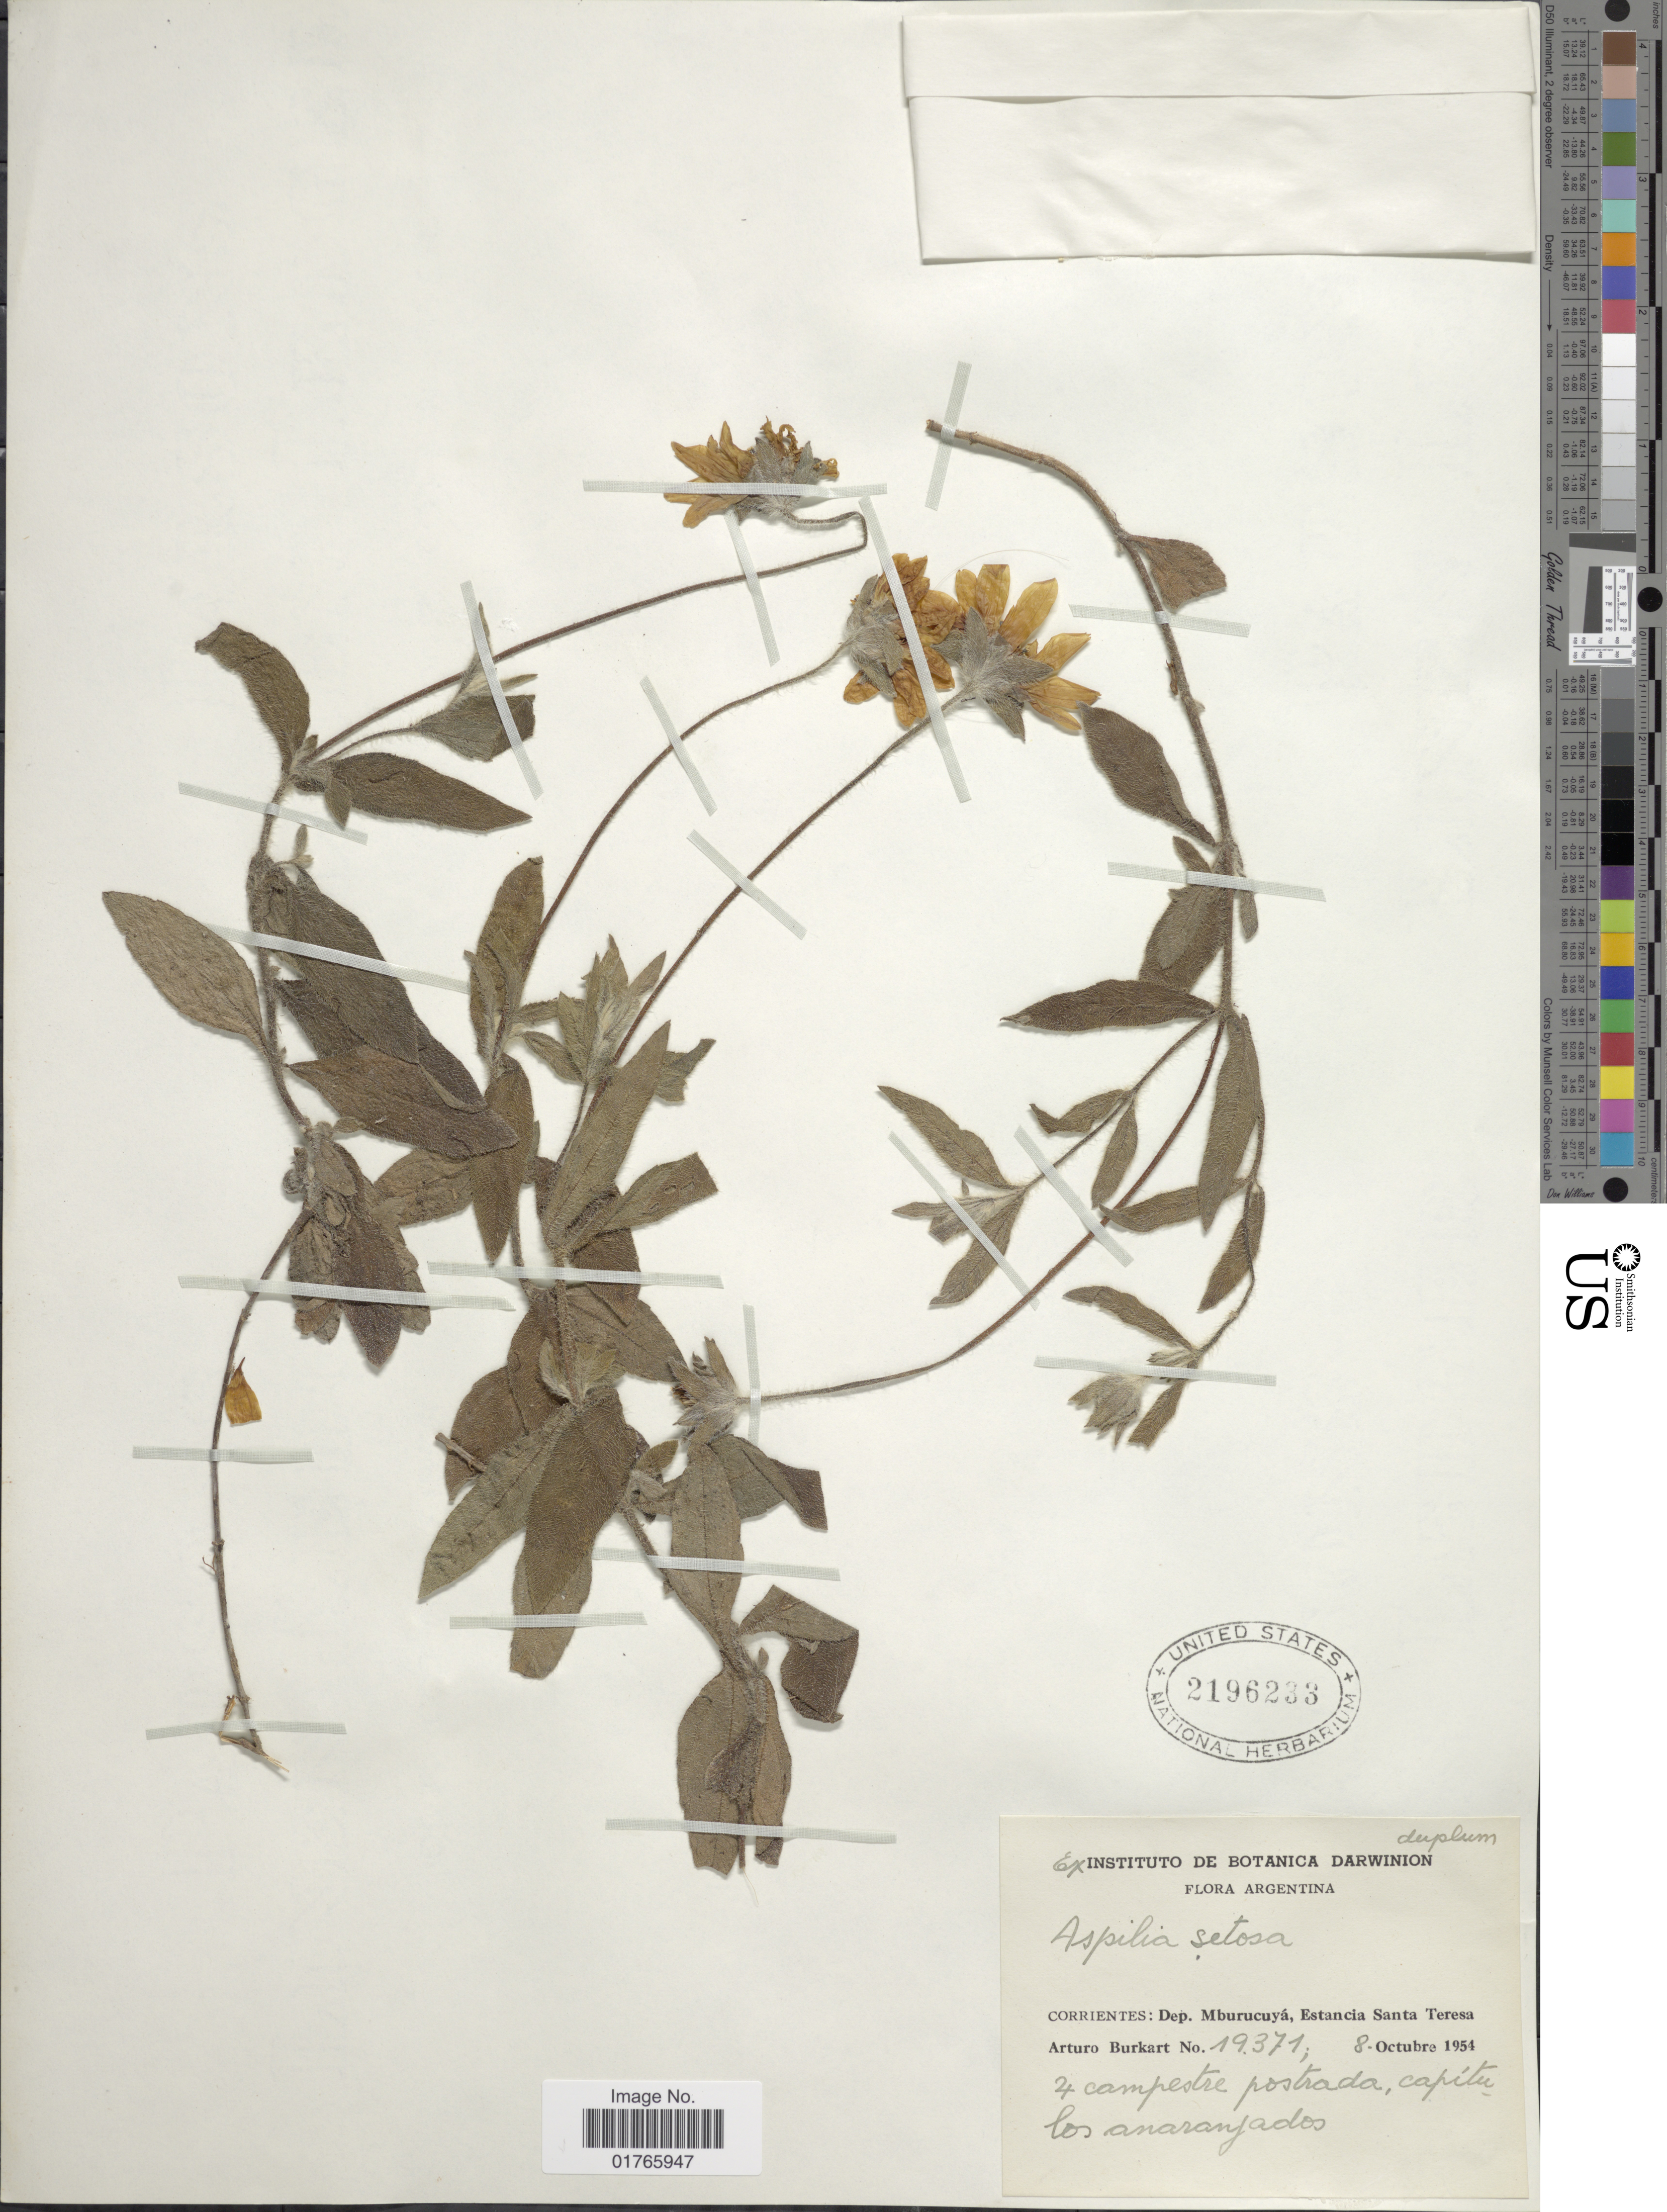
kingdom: Plantae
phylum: Tracheophyta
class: Magnoliopsida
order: Asterales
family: Asteraceae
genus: Aspilia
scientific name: Aspilia setosa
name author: Griseb.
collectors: A. E. Burkart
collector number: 19371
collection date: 1954-10-08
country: Argentina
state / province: Corrientes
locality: Dep. Mburucuya, Estancia Santa Teresa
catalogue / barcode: US 2196233